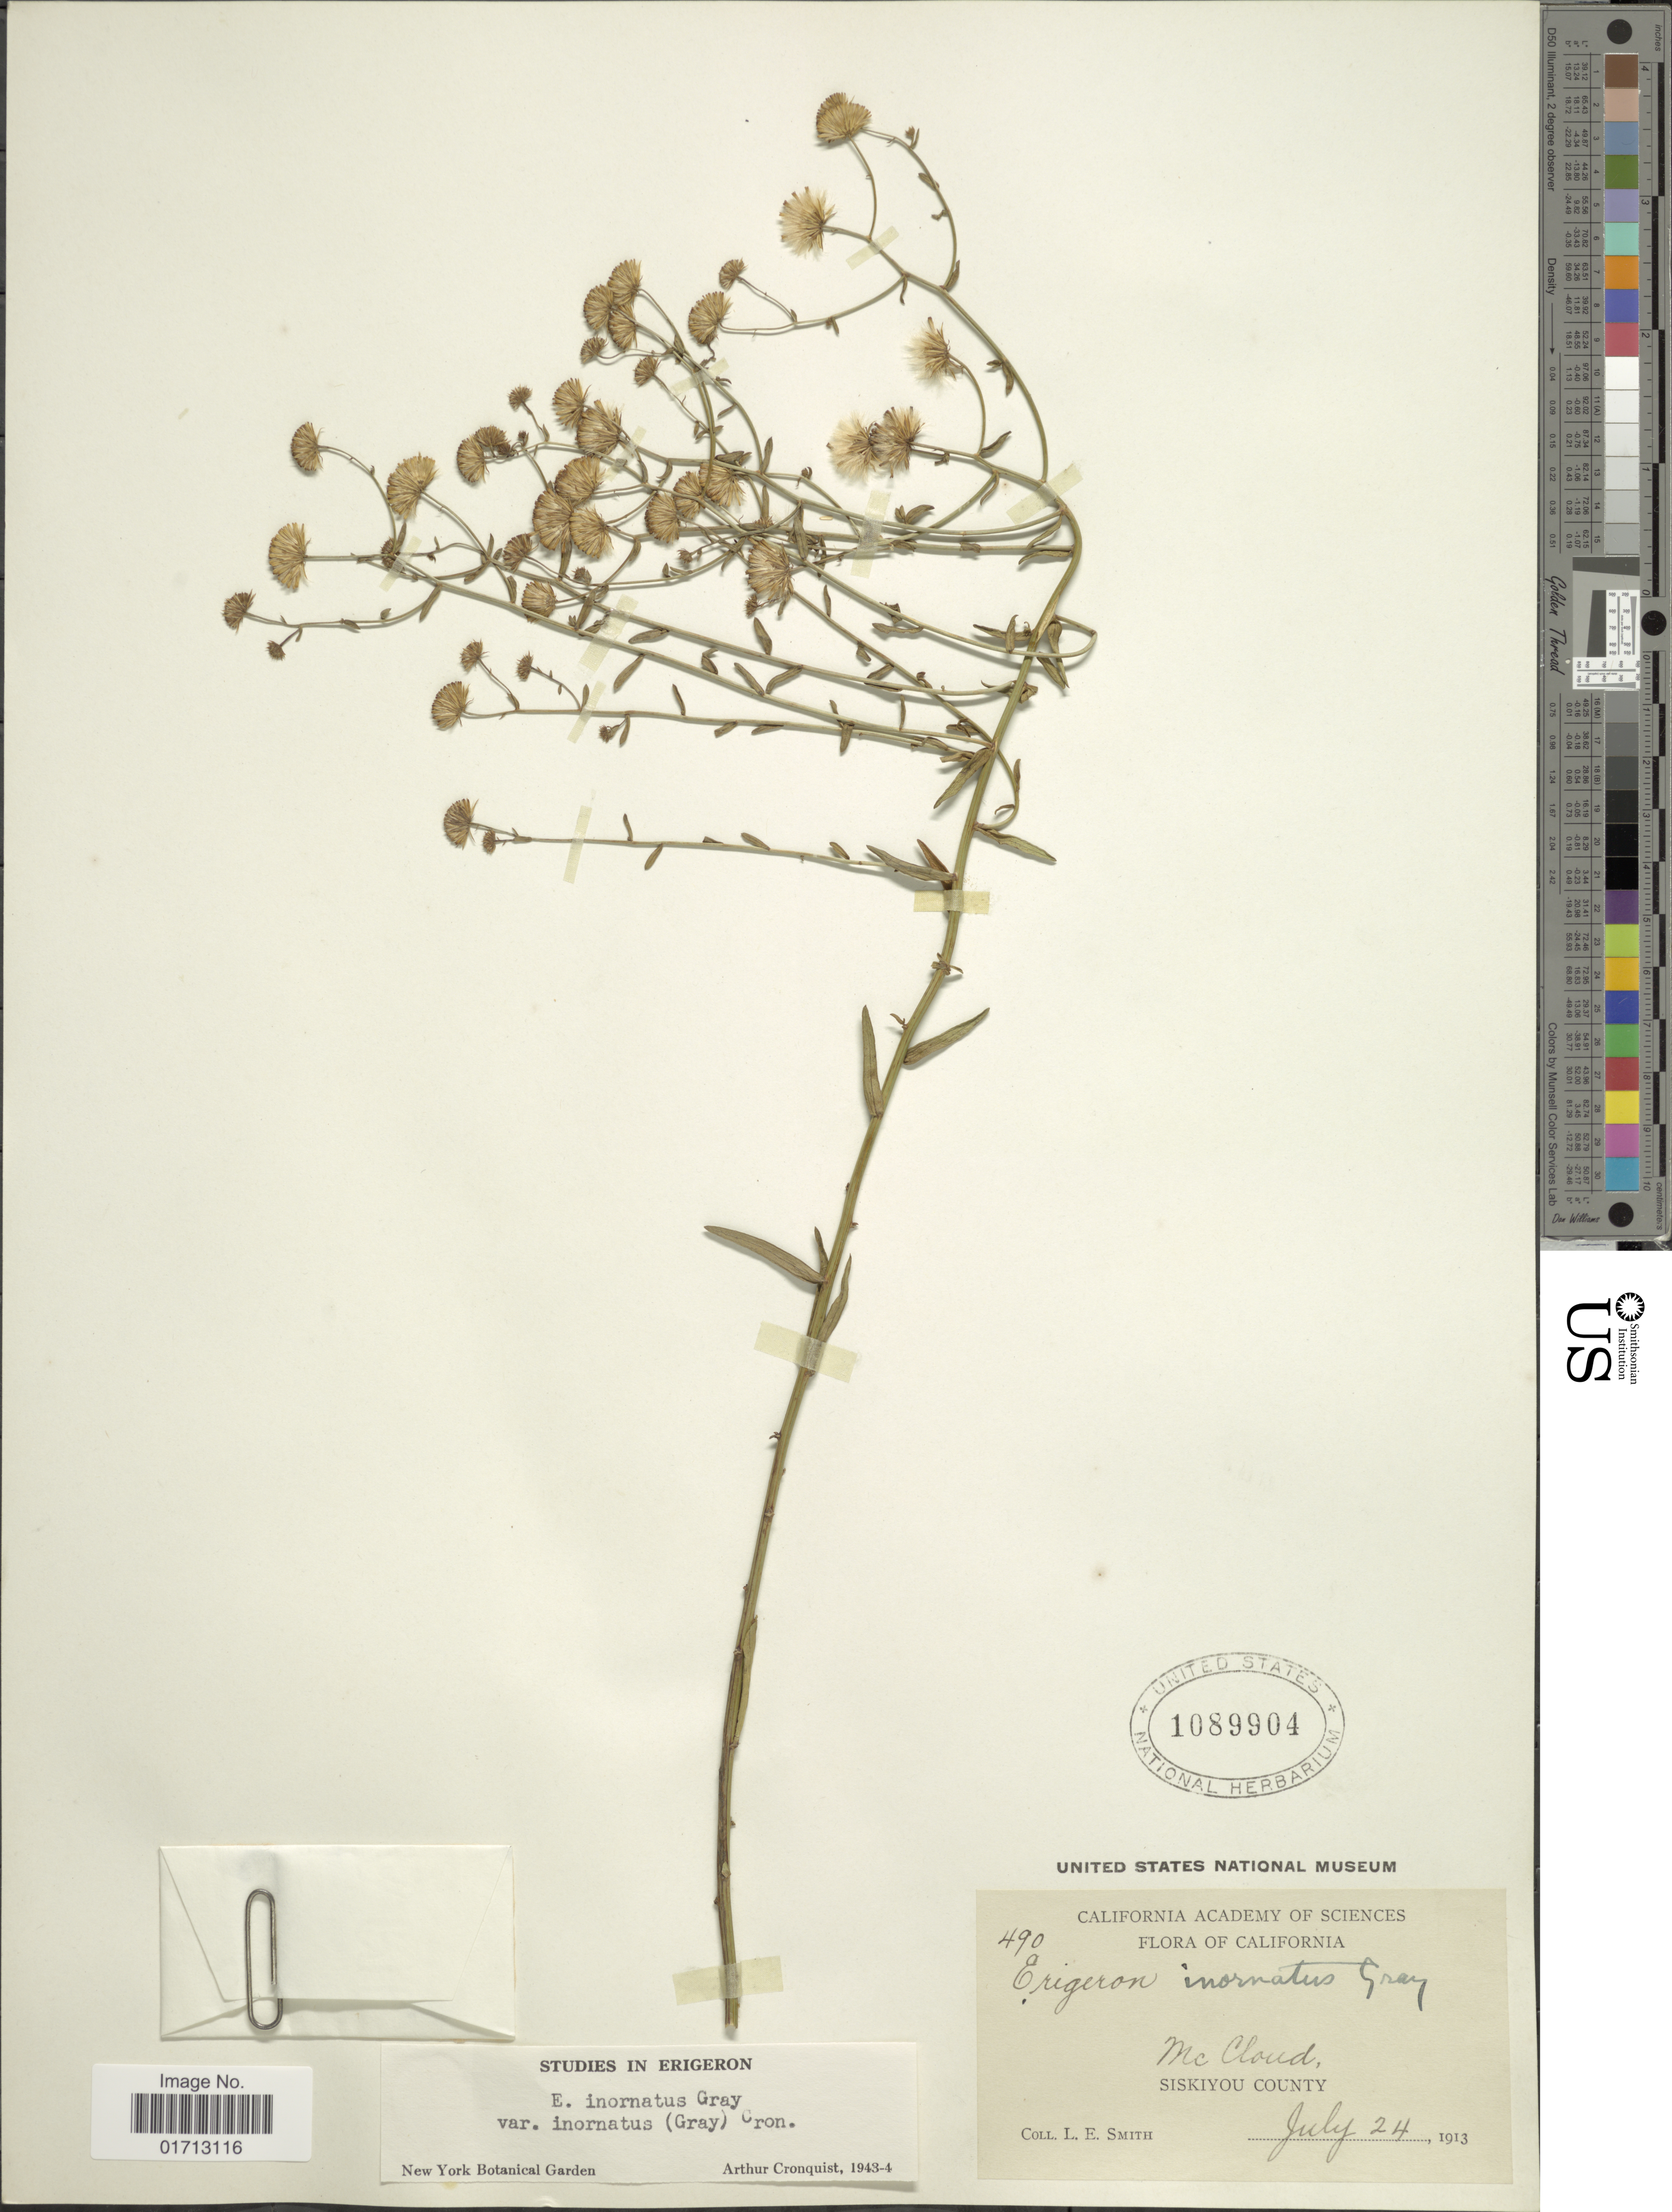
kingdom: Plantae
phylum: Tracheophyta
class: Magnoliopsida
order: Asterales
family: Asteraceae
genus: Erigeron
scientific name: Erigeron inornatus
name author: (A. Gray) A. Gray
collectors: L. E. Smith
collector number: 490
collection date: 1913-07-24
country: United States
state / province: California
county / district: Siskiyou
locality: Mc Cloud, Siskiyou County.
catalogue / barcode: US 1089904